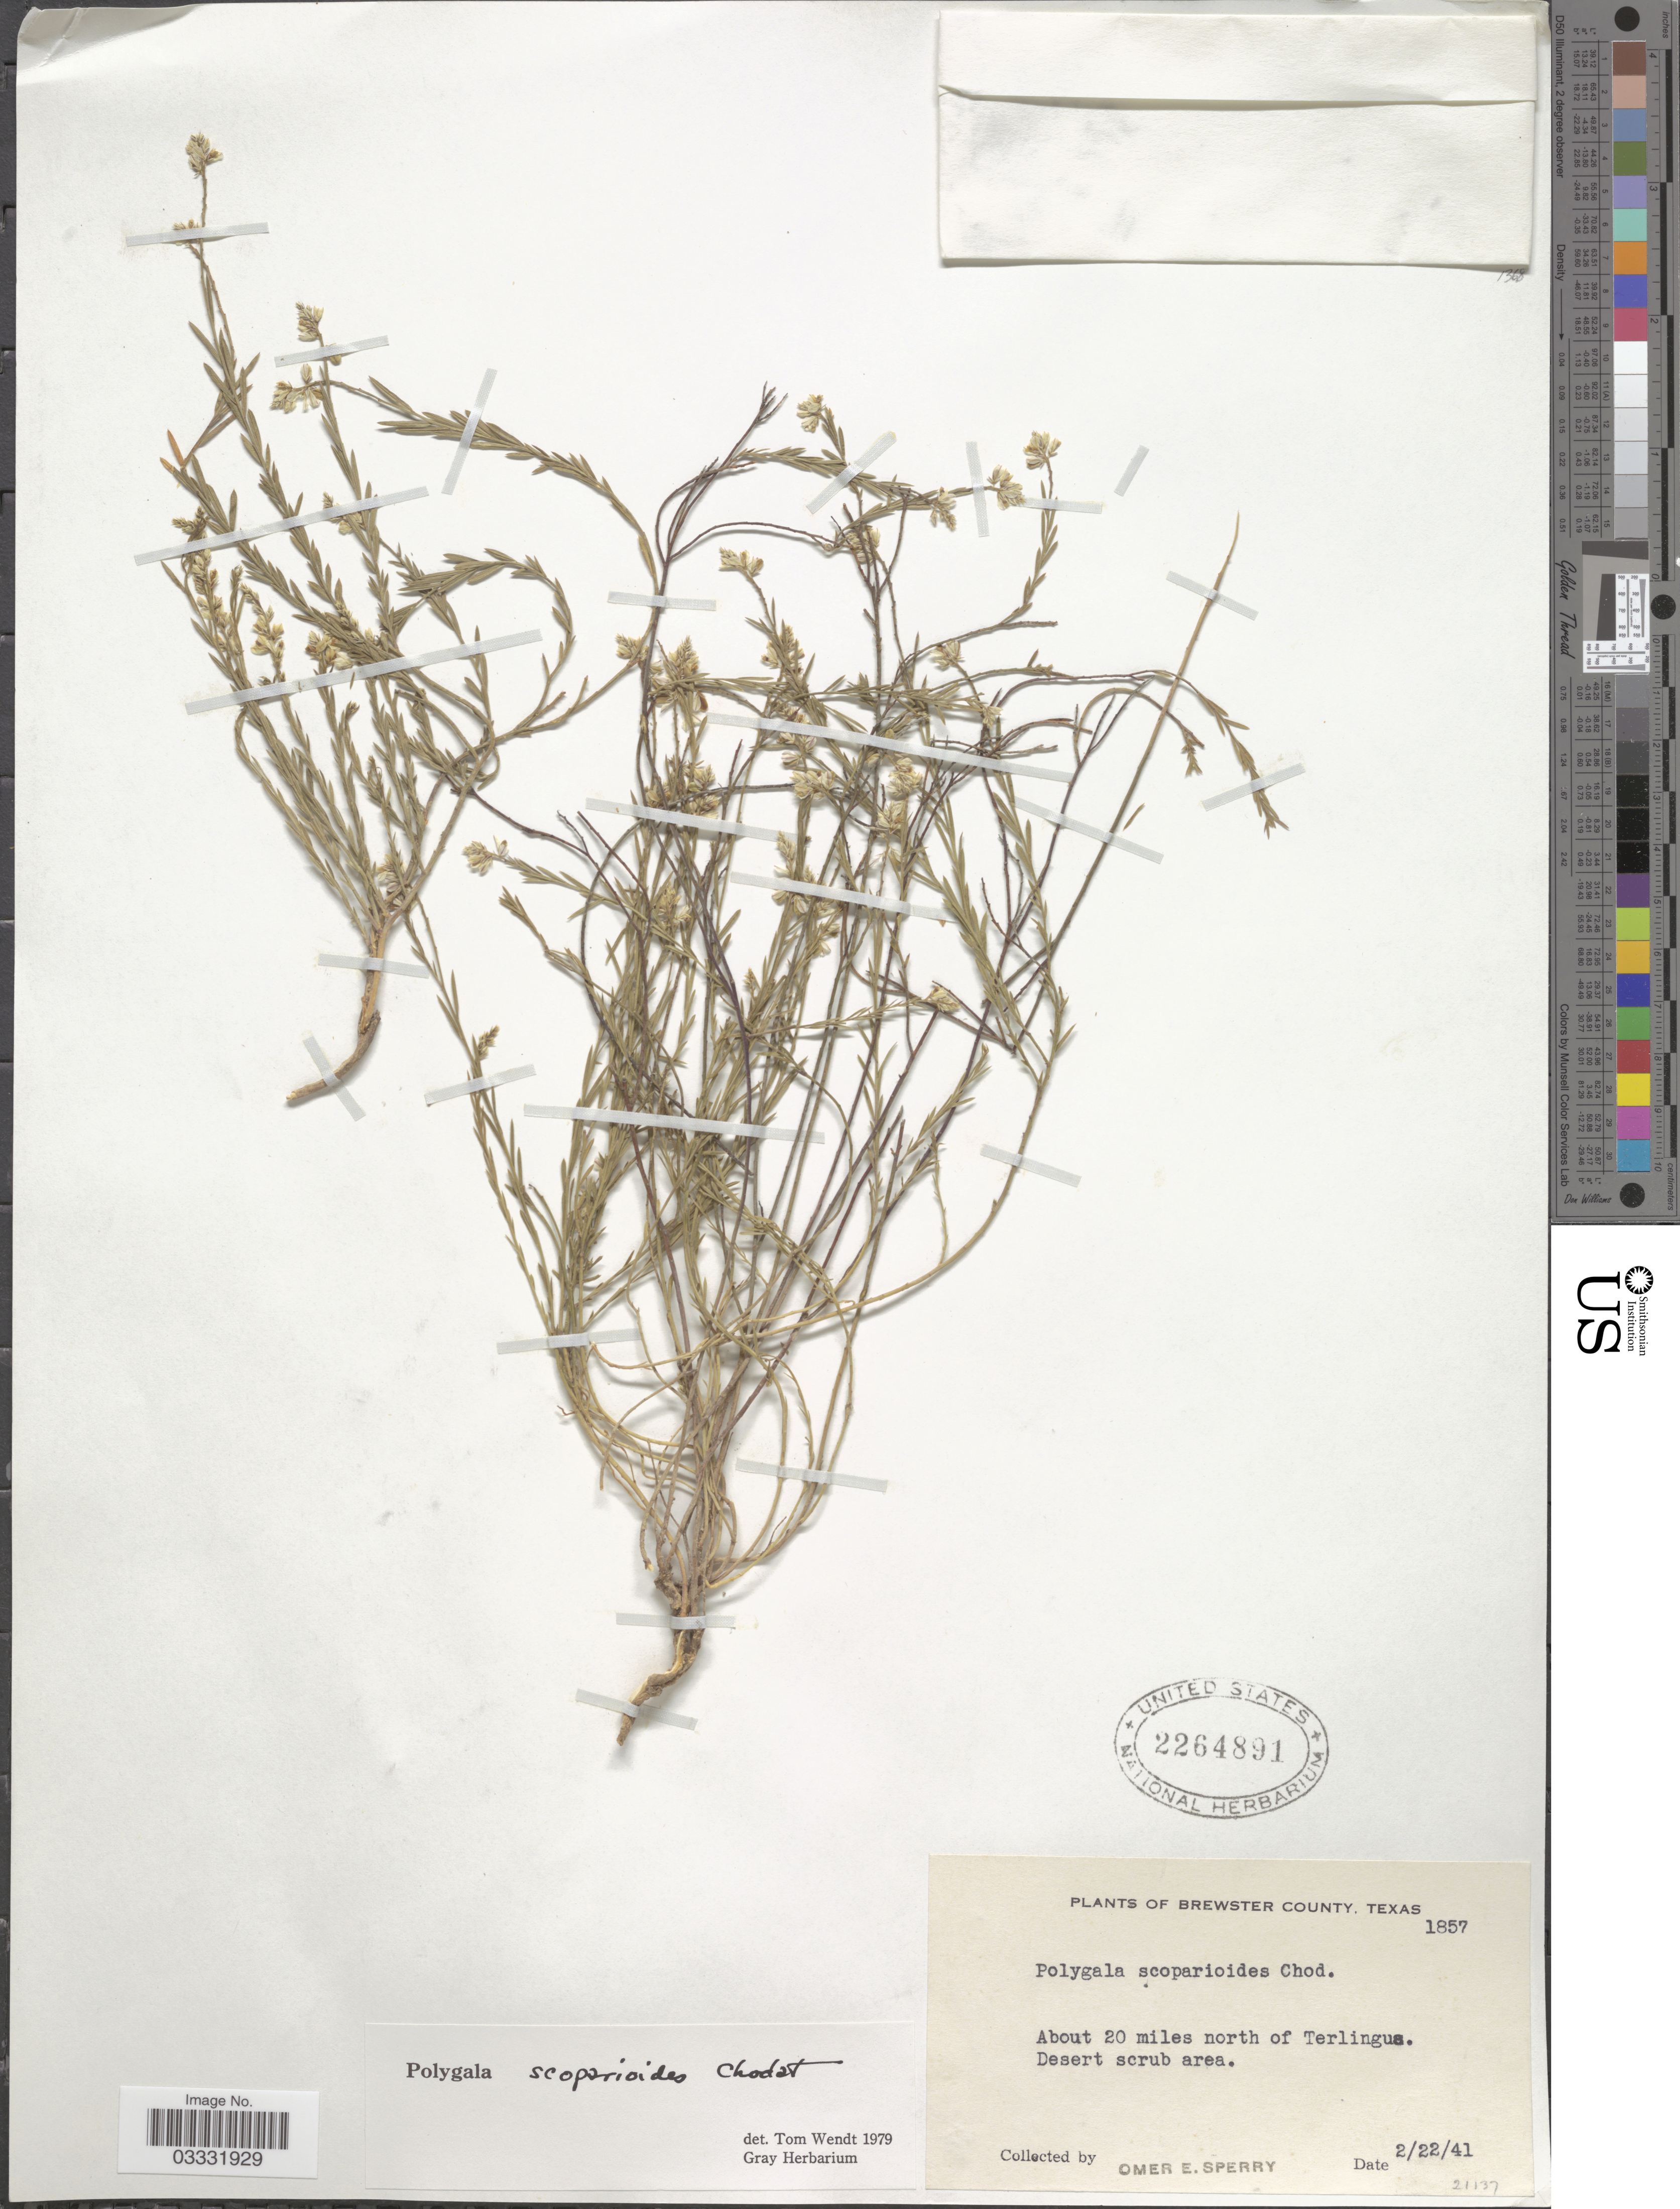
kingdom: Plantae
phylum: Tracheophyta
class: Magnoliopsida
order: Fabales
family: Polygalaceae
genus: Polygala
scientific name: Polygala scoparioides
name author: Chodat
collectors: O. E. Sperry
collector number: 21137?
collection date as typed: Transcribed d/m/y: 22/2/41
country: United States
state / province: Texas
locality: Brewster County. About 20 miles north of Terlingus.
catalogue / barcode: US 2264891